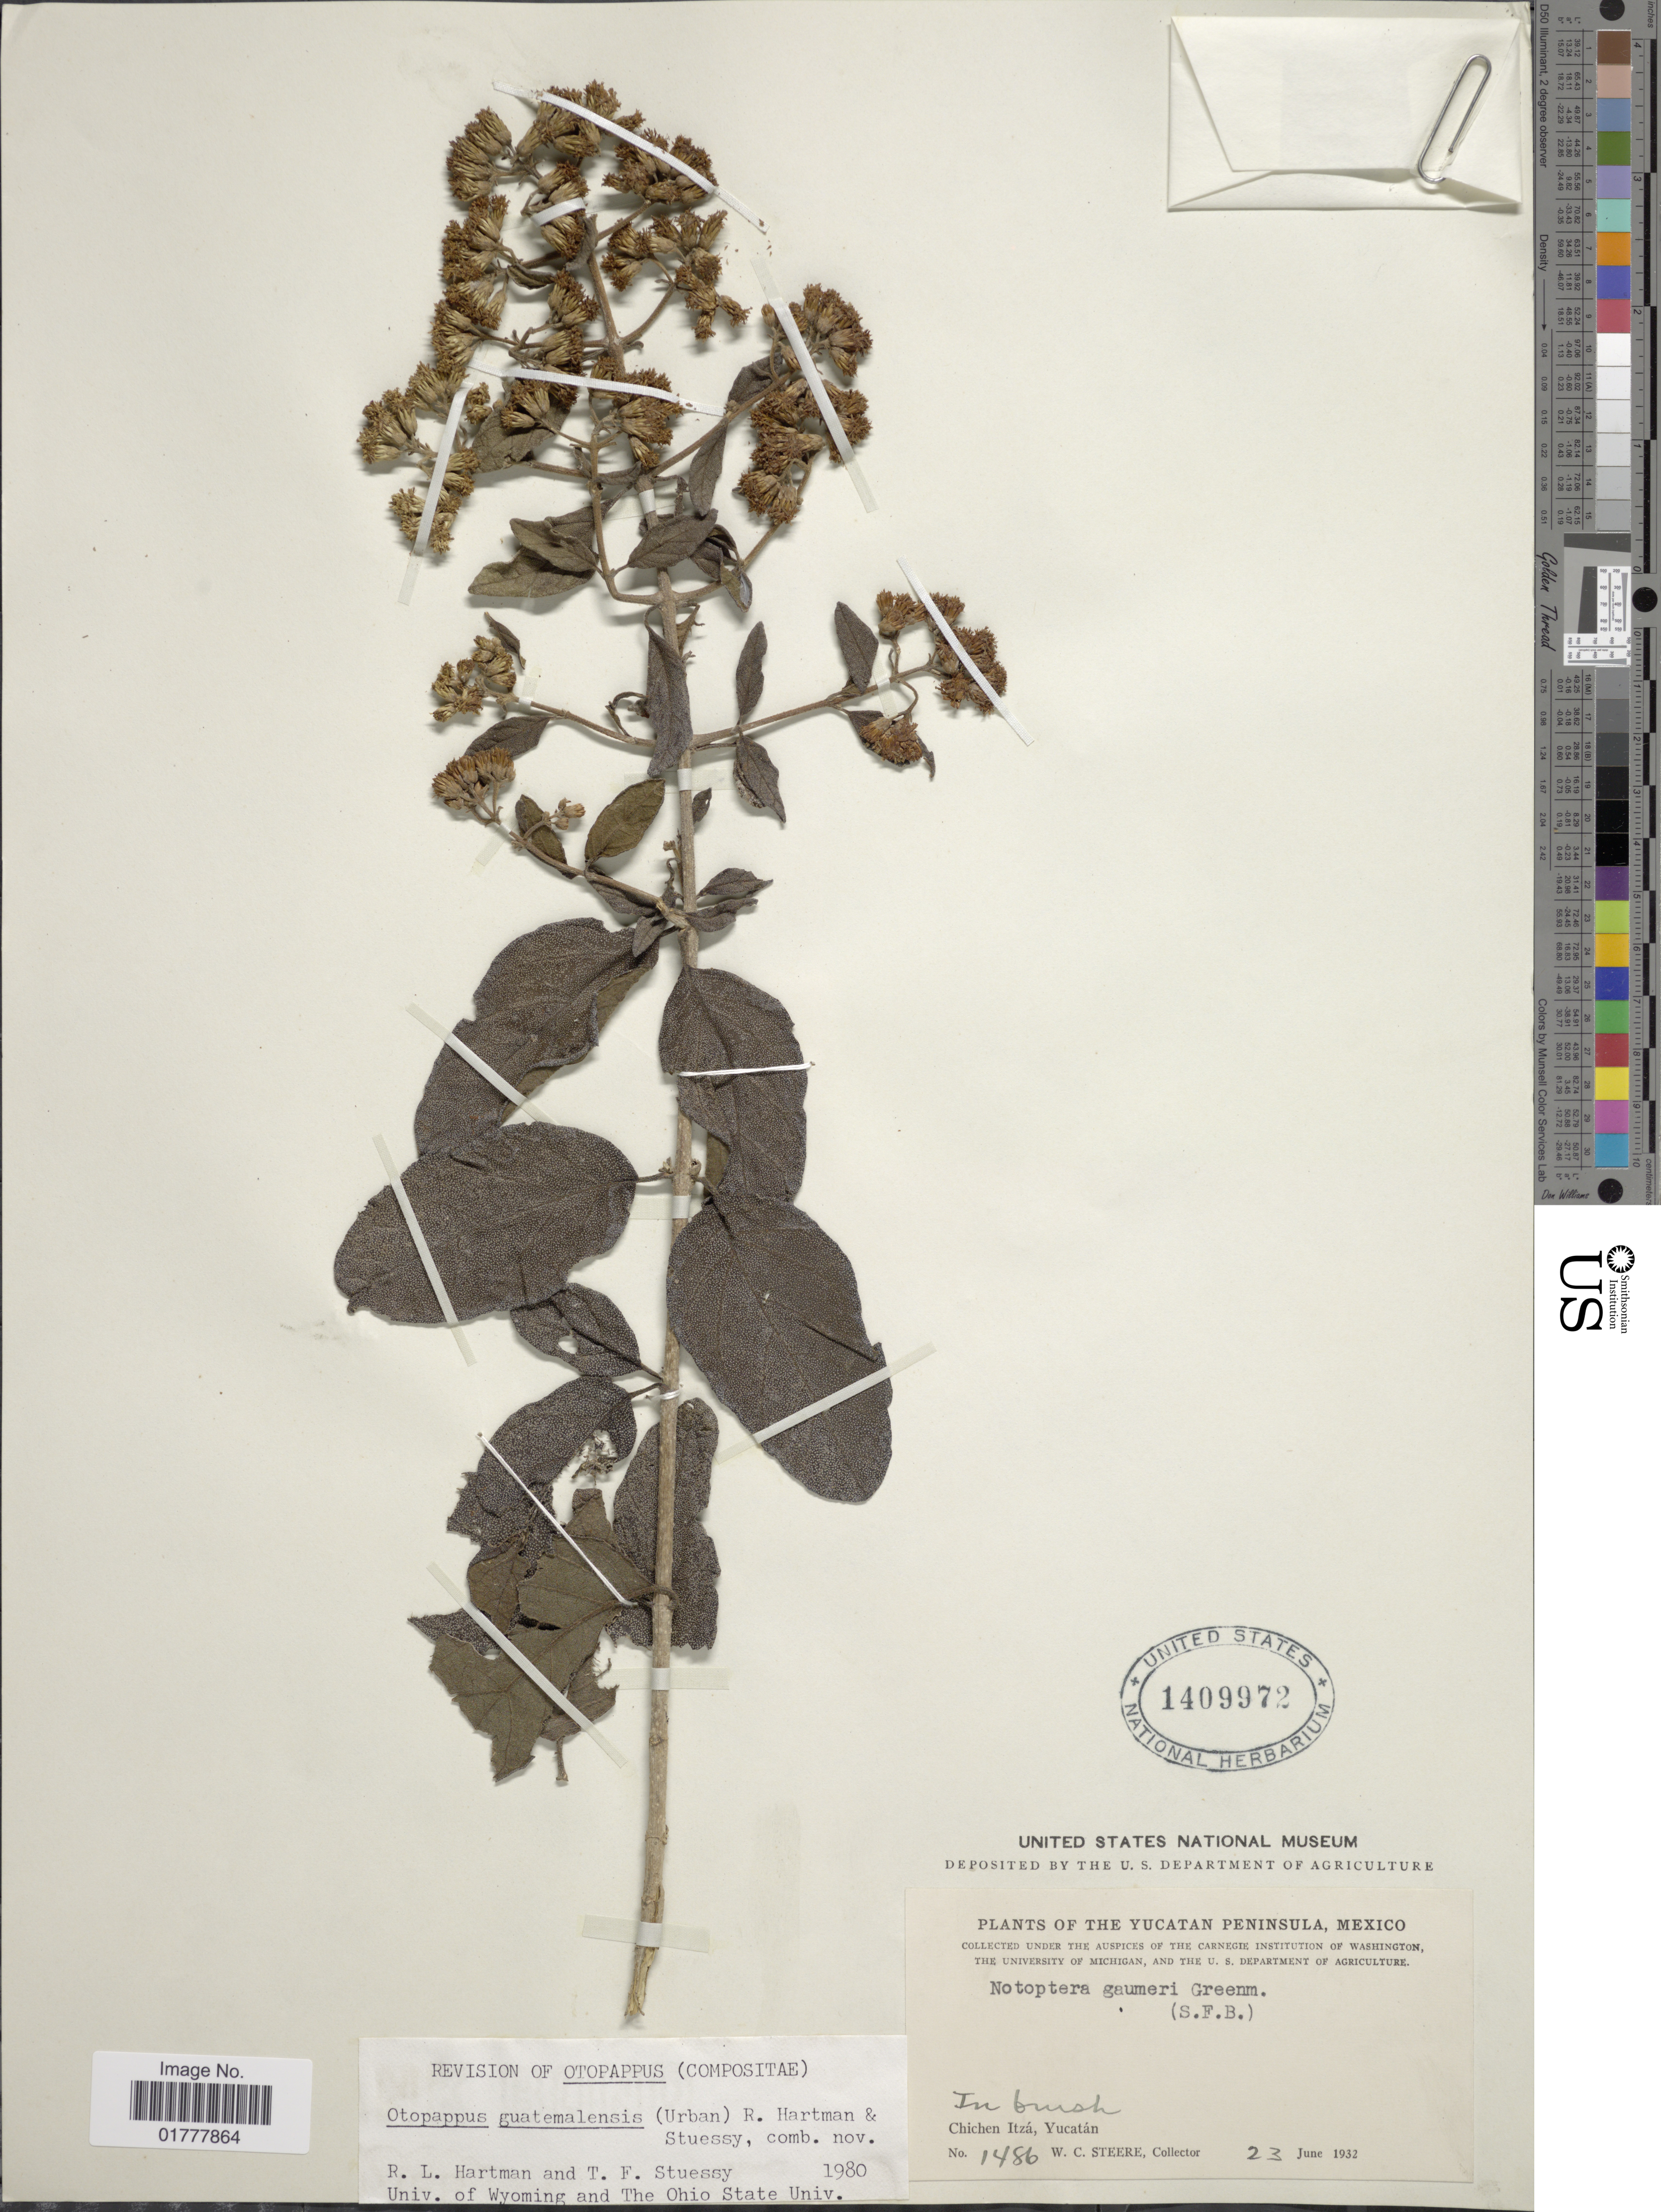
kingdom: Plantae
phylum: Tracheophyta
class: Magnoliopsida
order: Asterales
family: Asteraceae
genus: Otopappus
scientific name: Otopappus guatemalensis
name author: (Urb.) R.L. Hartm. & Steussy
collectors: W. C. Steere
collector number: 1486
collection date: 1932-06-23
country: Mexico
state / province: Yucatán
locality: The Yucatan Peninsula, Mexico, Chichen Itza, Yucatan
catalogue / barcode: US 1409972